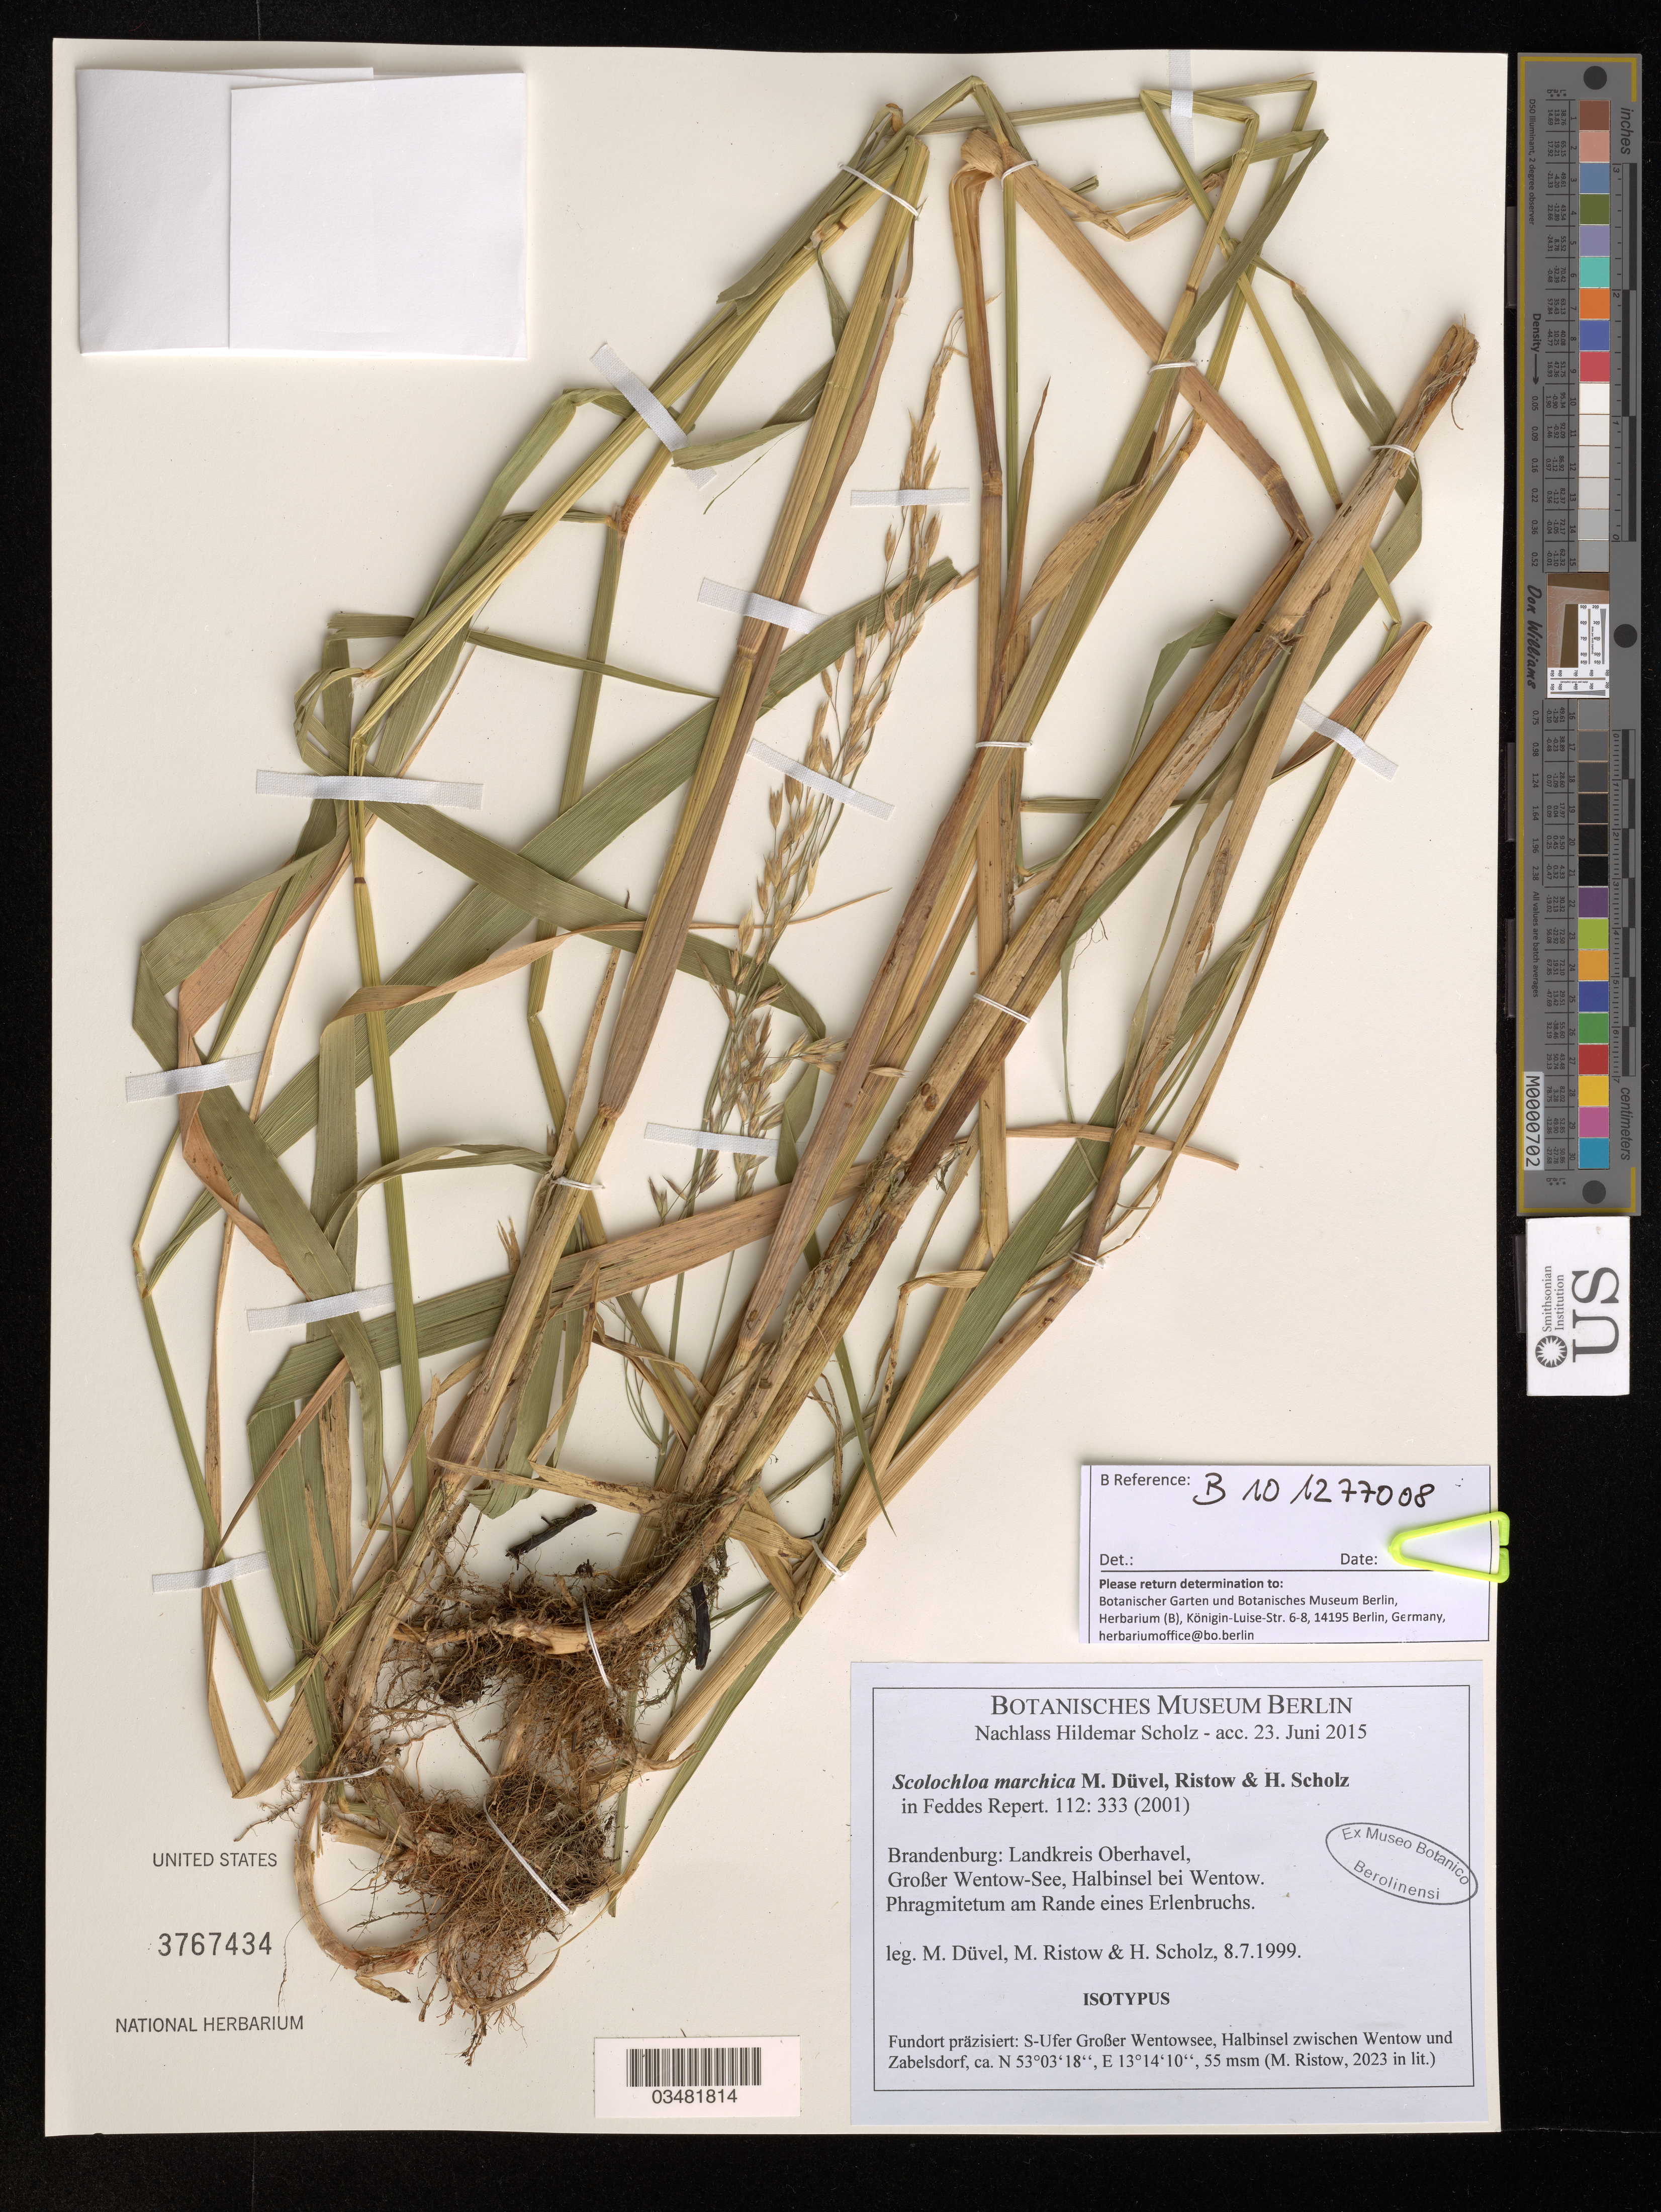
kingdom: Plantae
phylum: Tracheophyta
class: Liliopsida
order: Poales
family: Poaceae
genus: Scolochloa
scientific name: Scolochloa marchica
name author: M. Duvel et al.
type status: Isotype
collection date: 1999-07-08 or 1999-08-07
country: Germany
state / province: Brandenburg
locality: Landkreis Oberhavel, GroBer Wentow-See, Halbinsel bei Wentow. Phragmitetum am Rande eines Erlenbruchs.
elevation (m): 55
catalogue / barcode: US 3767434